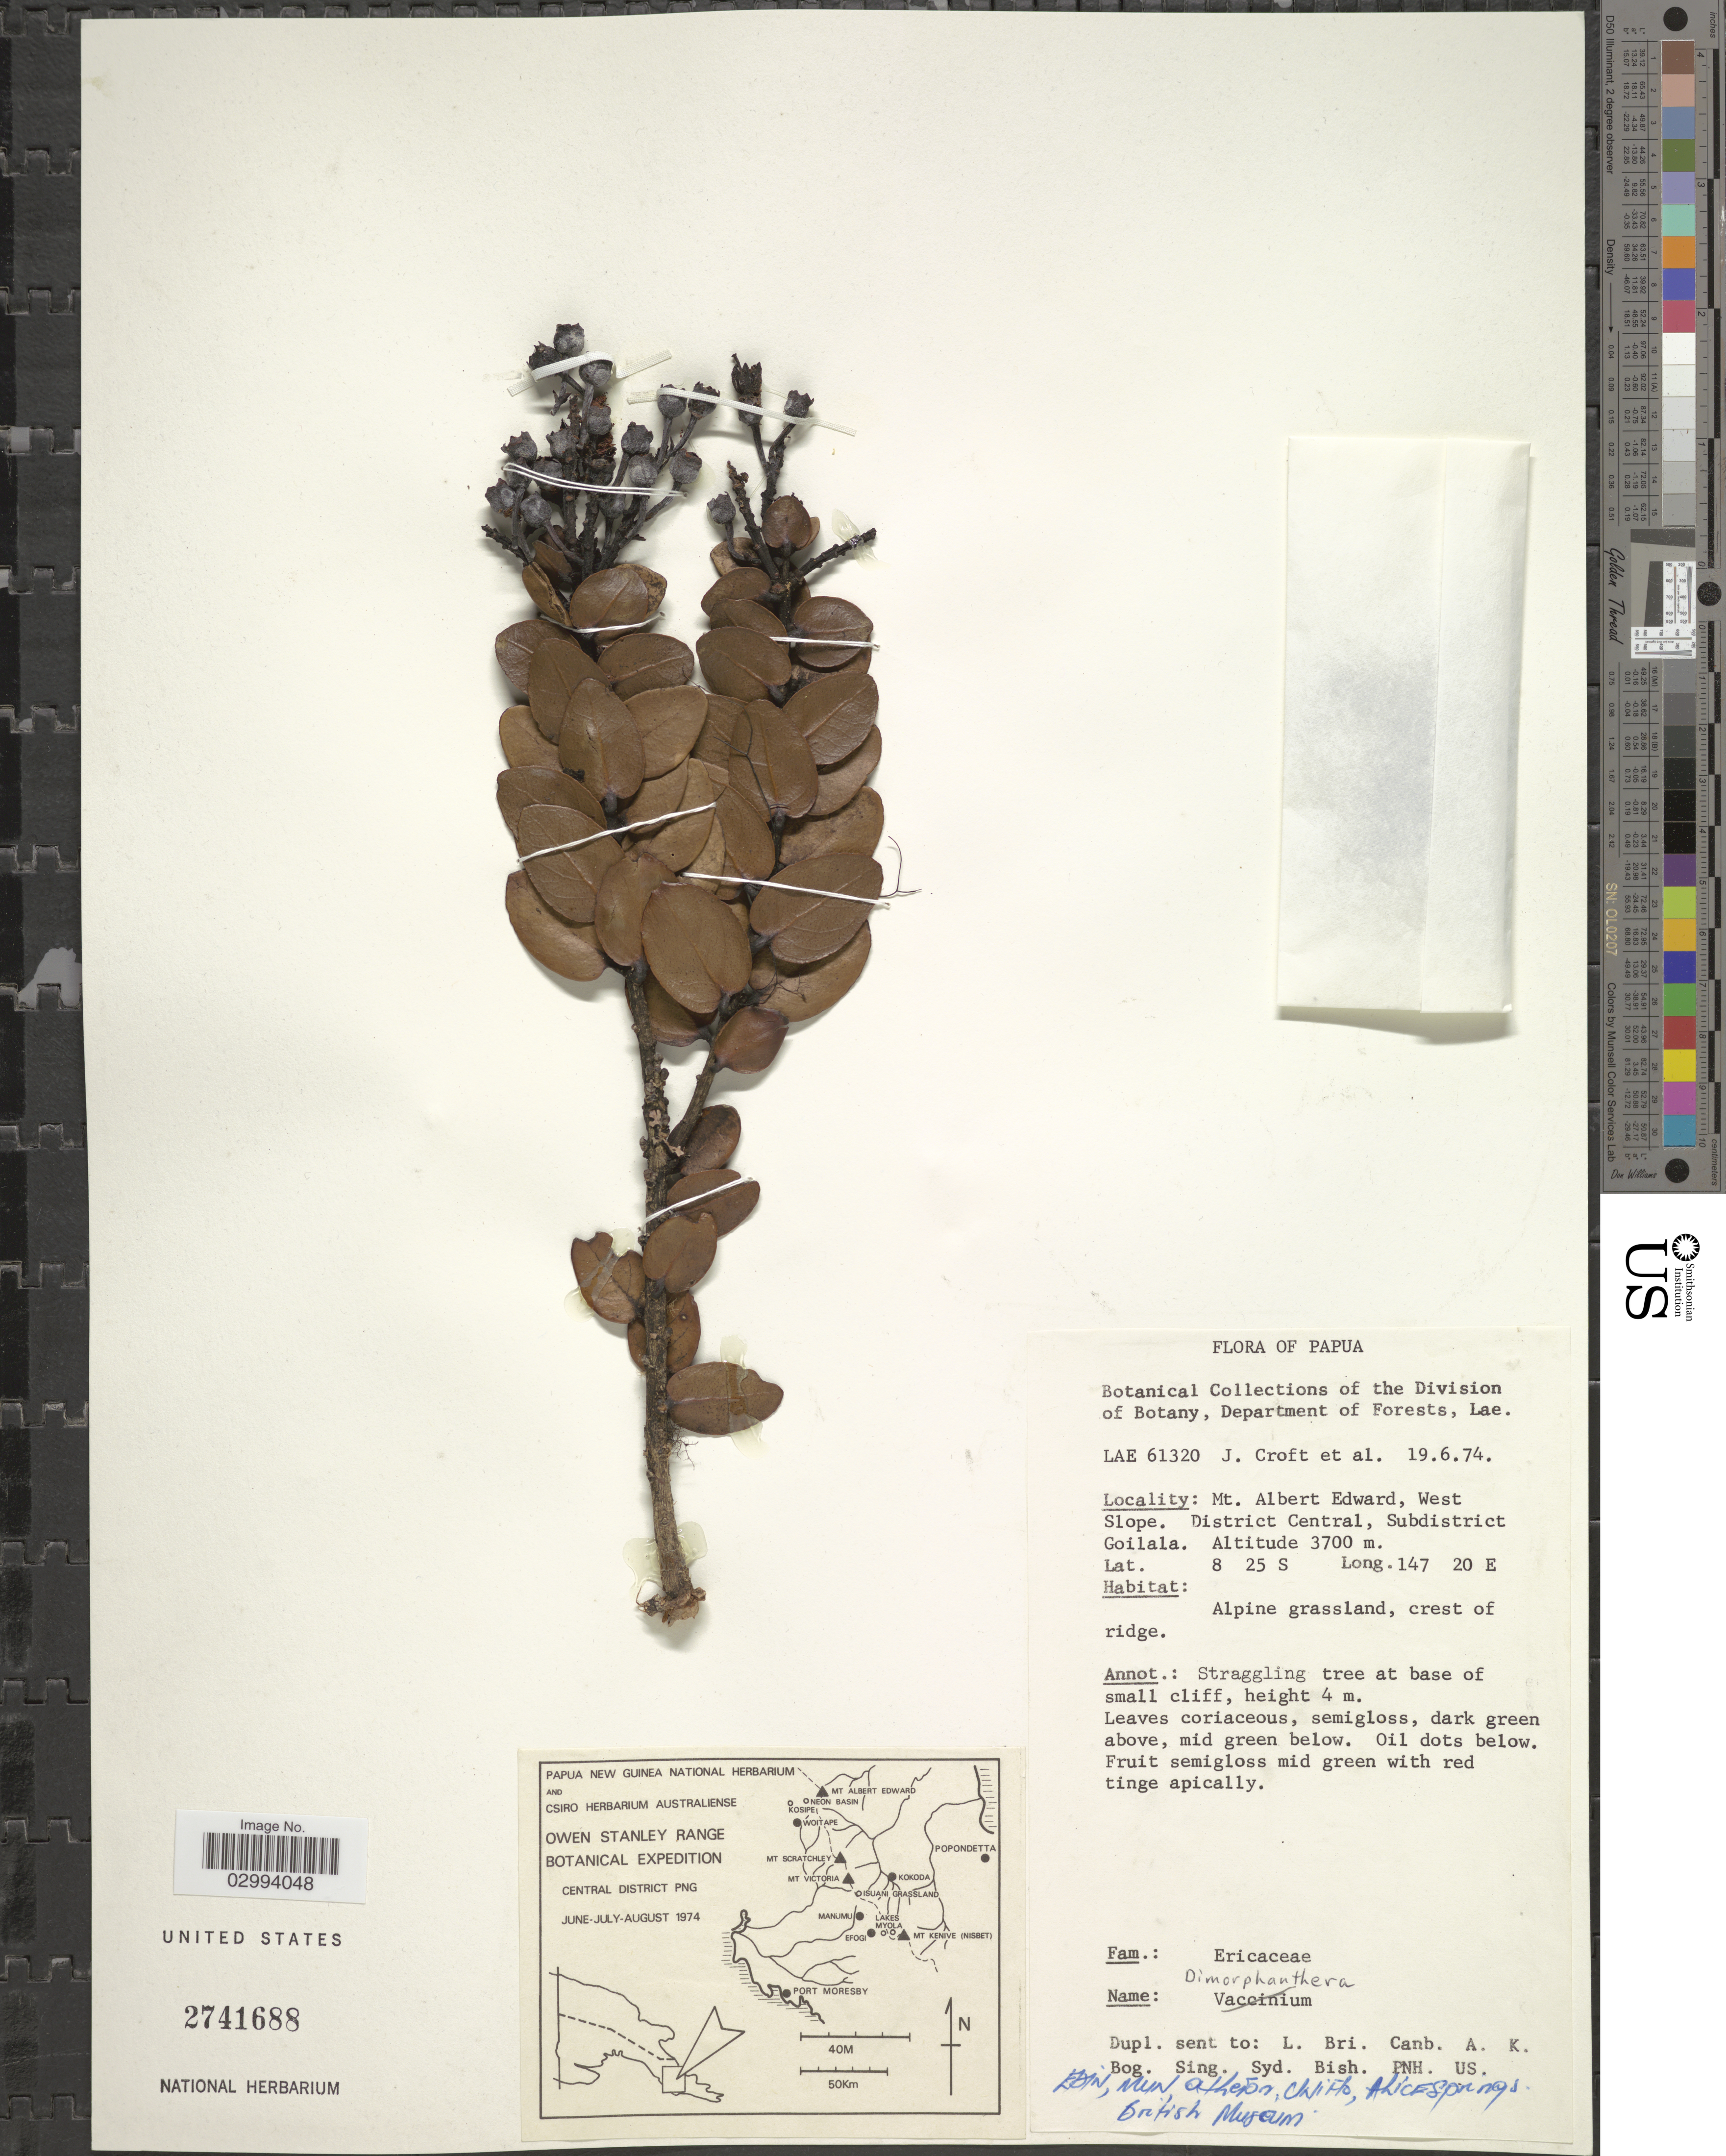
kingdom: Plantae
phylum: Tracheophyta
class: Magnoliopsida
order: Ericales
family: Ericaceae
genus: Dimorphanthera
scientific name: Dimorphanthera sp.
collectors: J. Croft & et al.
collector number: LAE61320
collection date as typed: Transcribed d/m/y: 19/6/74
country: Papua New Guinea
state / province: Central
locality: Papua, Mt. Albert Edward, West Slope. District Central, Subdistrict Goilala.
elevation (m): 3700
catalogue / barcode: US 2741688